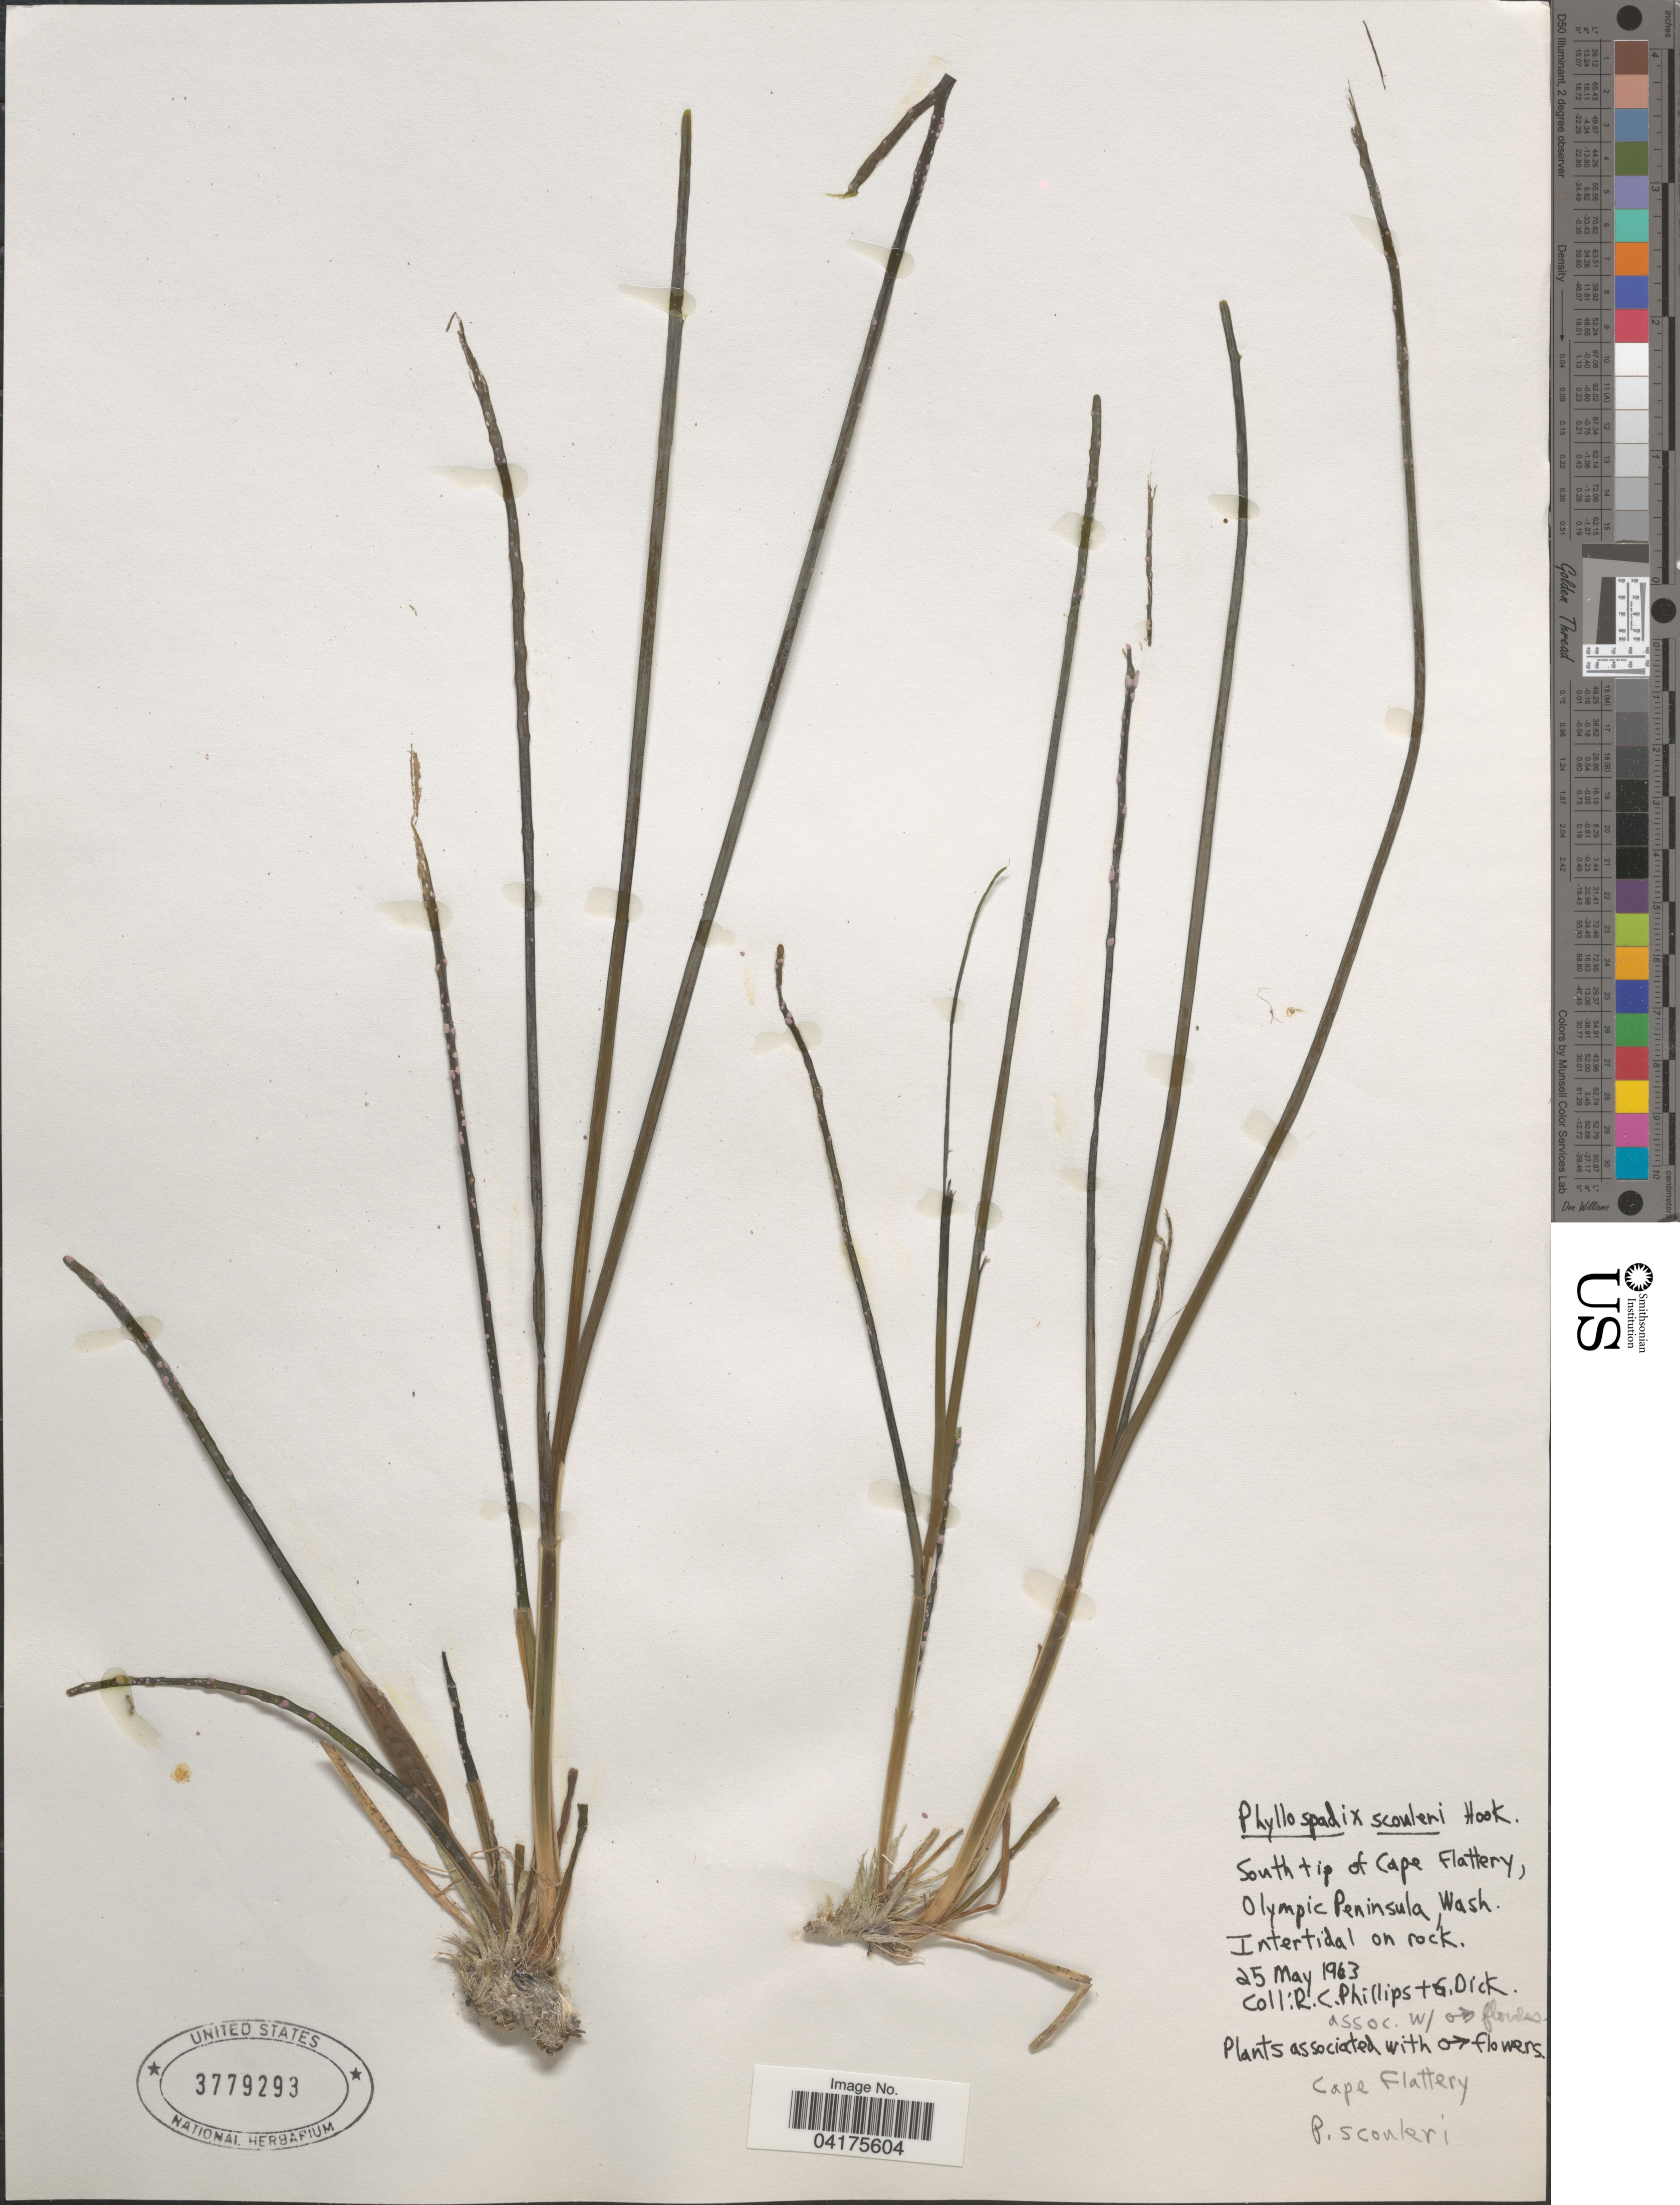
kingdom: Plantae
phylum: Tracheophyta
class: Liliopsida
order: Alismatales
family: Zosteraceae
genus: Phyllospadix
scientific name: Phyllospadix scouleri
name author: Hook.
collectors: R. C. Phillips & G. Dick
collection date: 1963-05-25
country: United States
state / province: Washington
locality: South tip of Cape Flattery, Olympic Peninsula.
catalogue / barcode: US 3779293